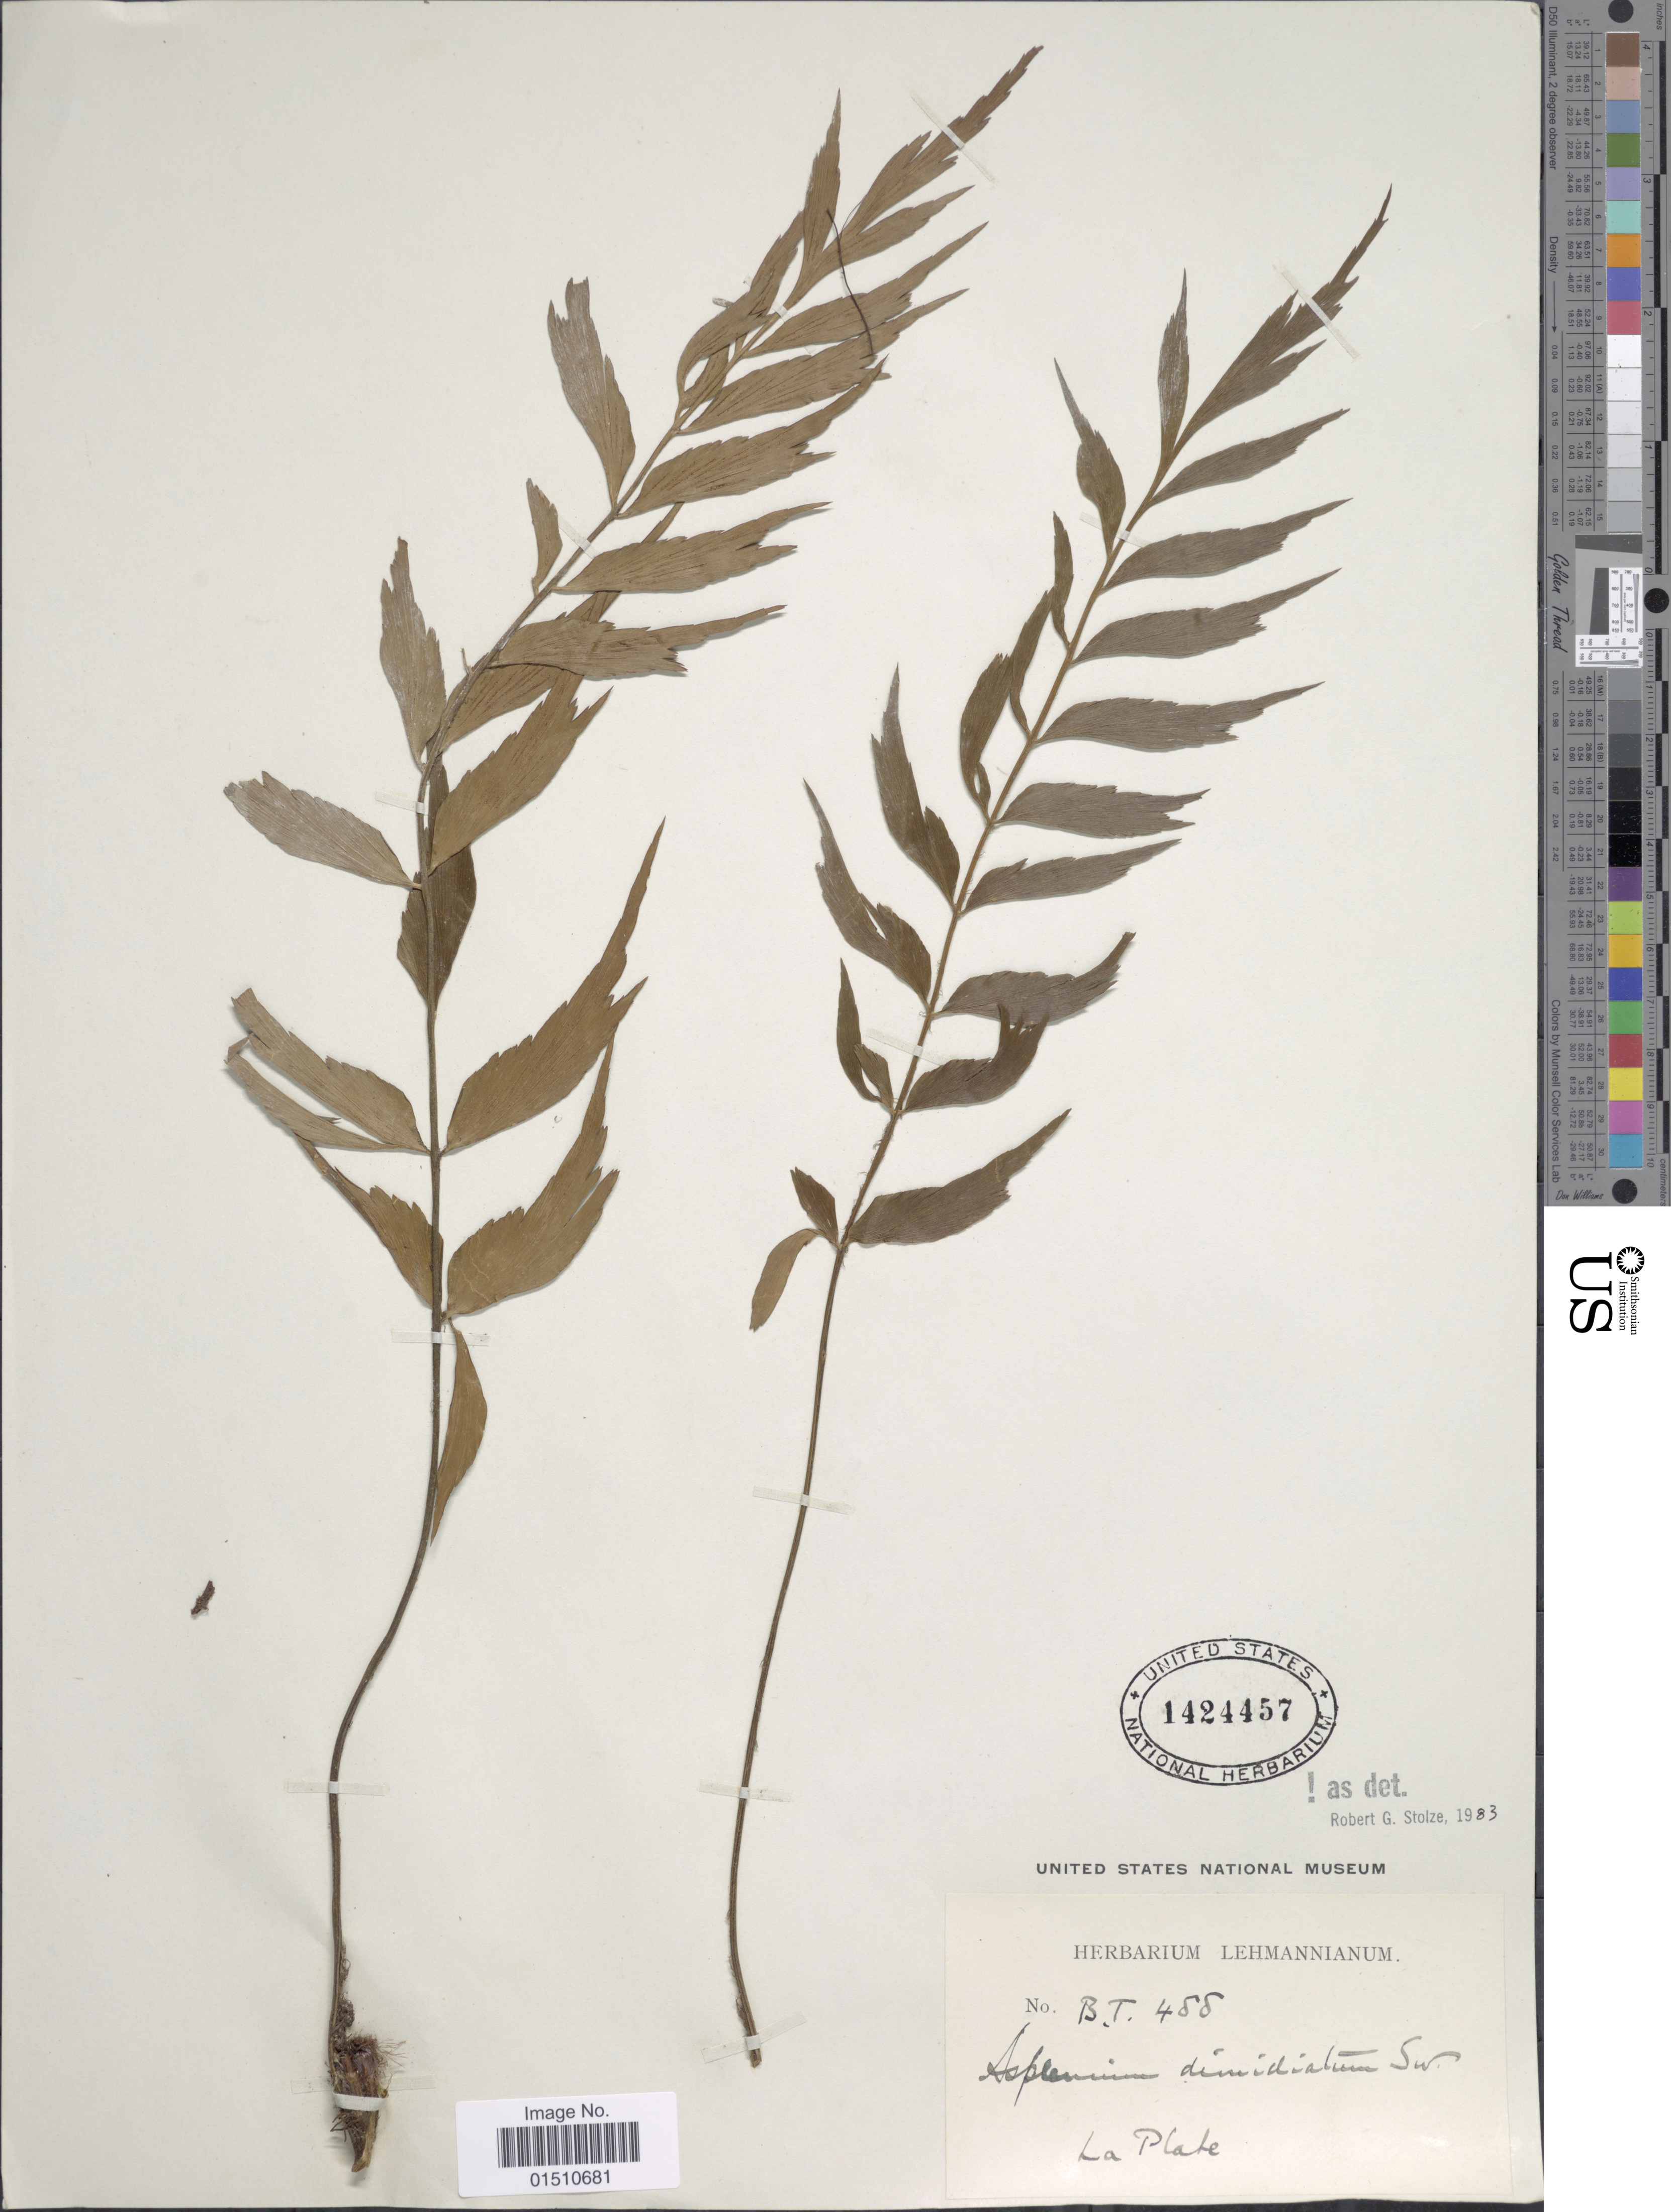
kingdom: Plantae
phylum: Tracheophyta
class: Polypodiopsida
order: Polypodiales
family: Aspleniaceae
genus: Asplenium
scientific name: Asplenium dimidiatum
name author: Sw.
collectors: ex herb. Lehmannianum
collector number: B.T.488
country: Haiti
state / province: Nord-Ouest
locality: La Plate.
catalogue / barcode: US 1424457